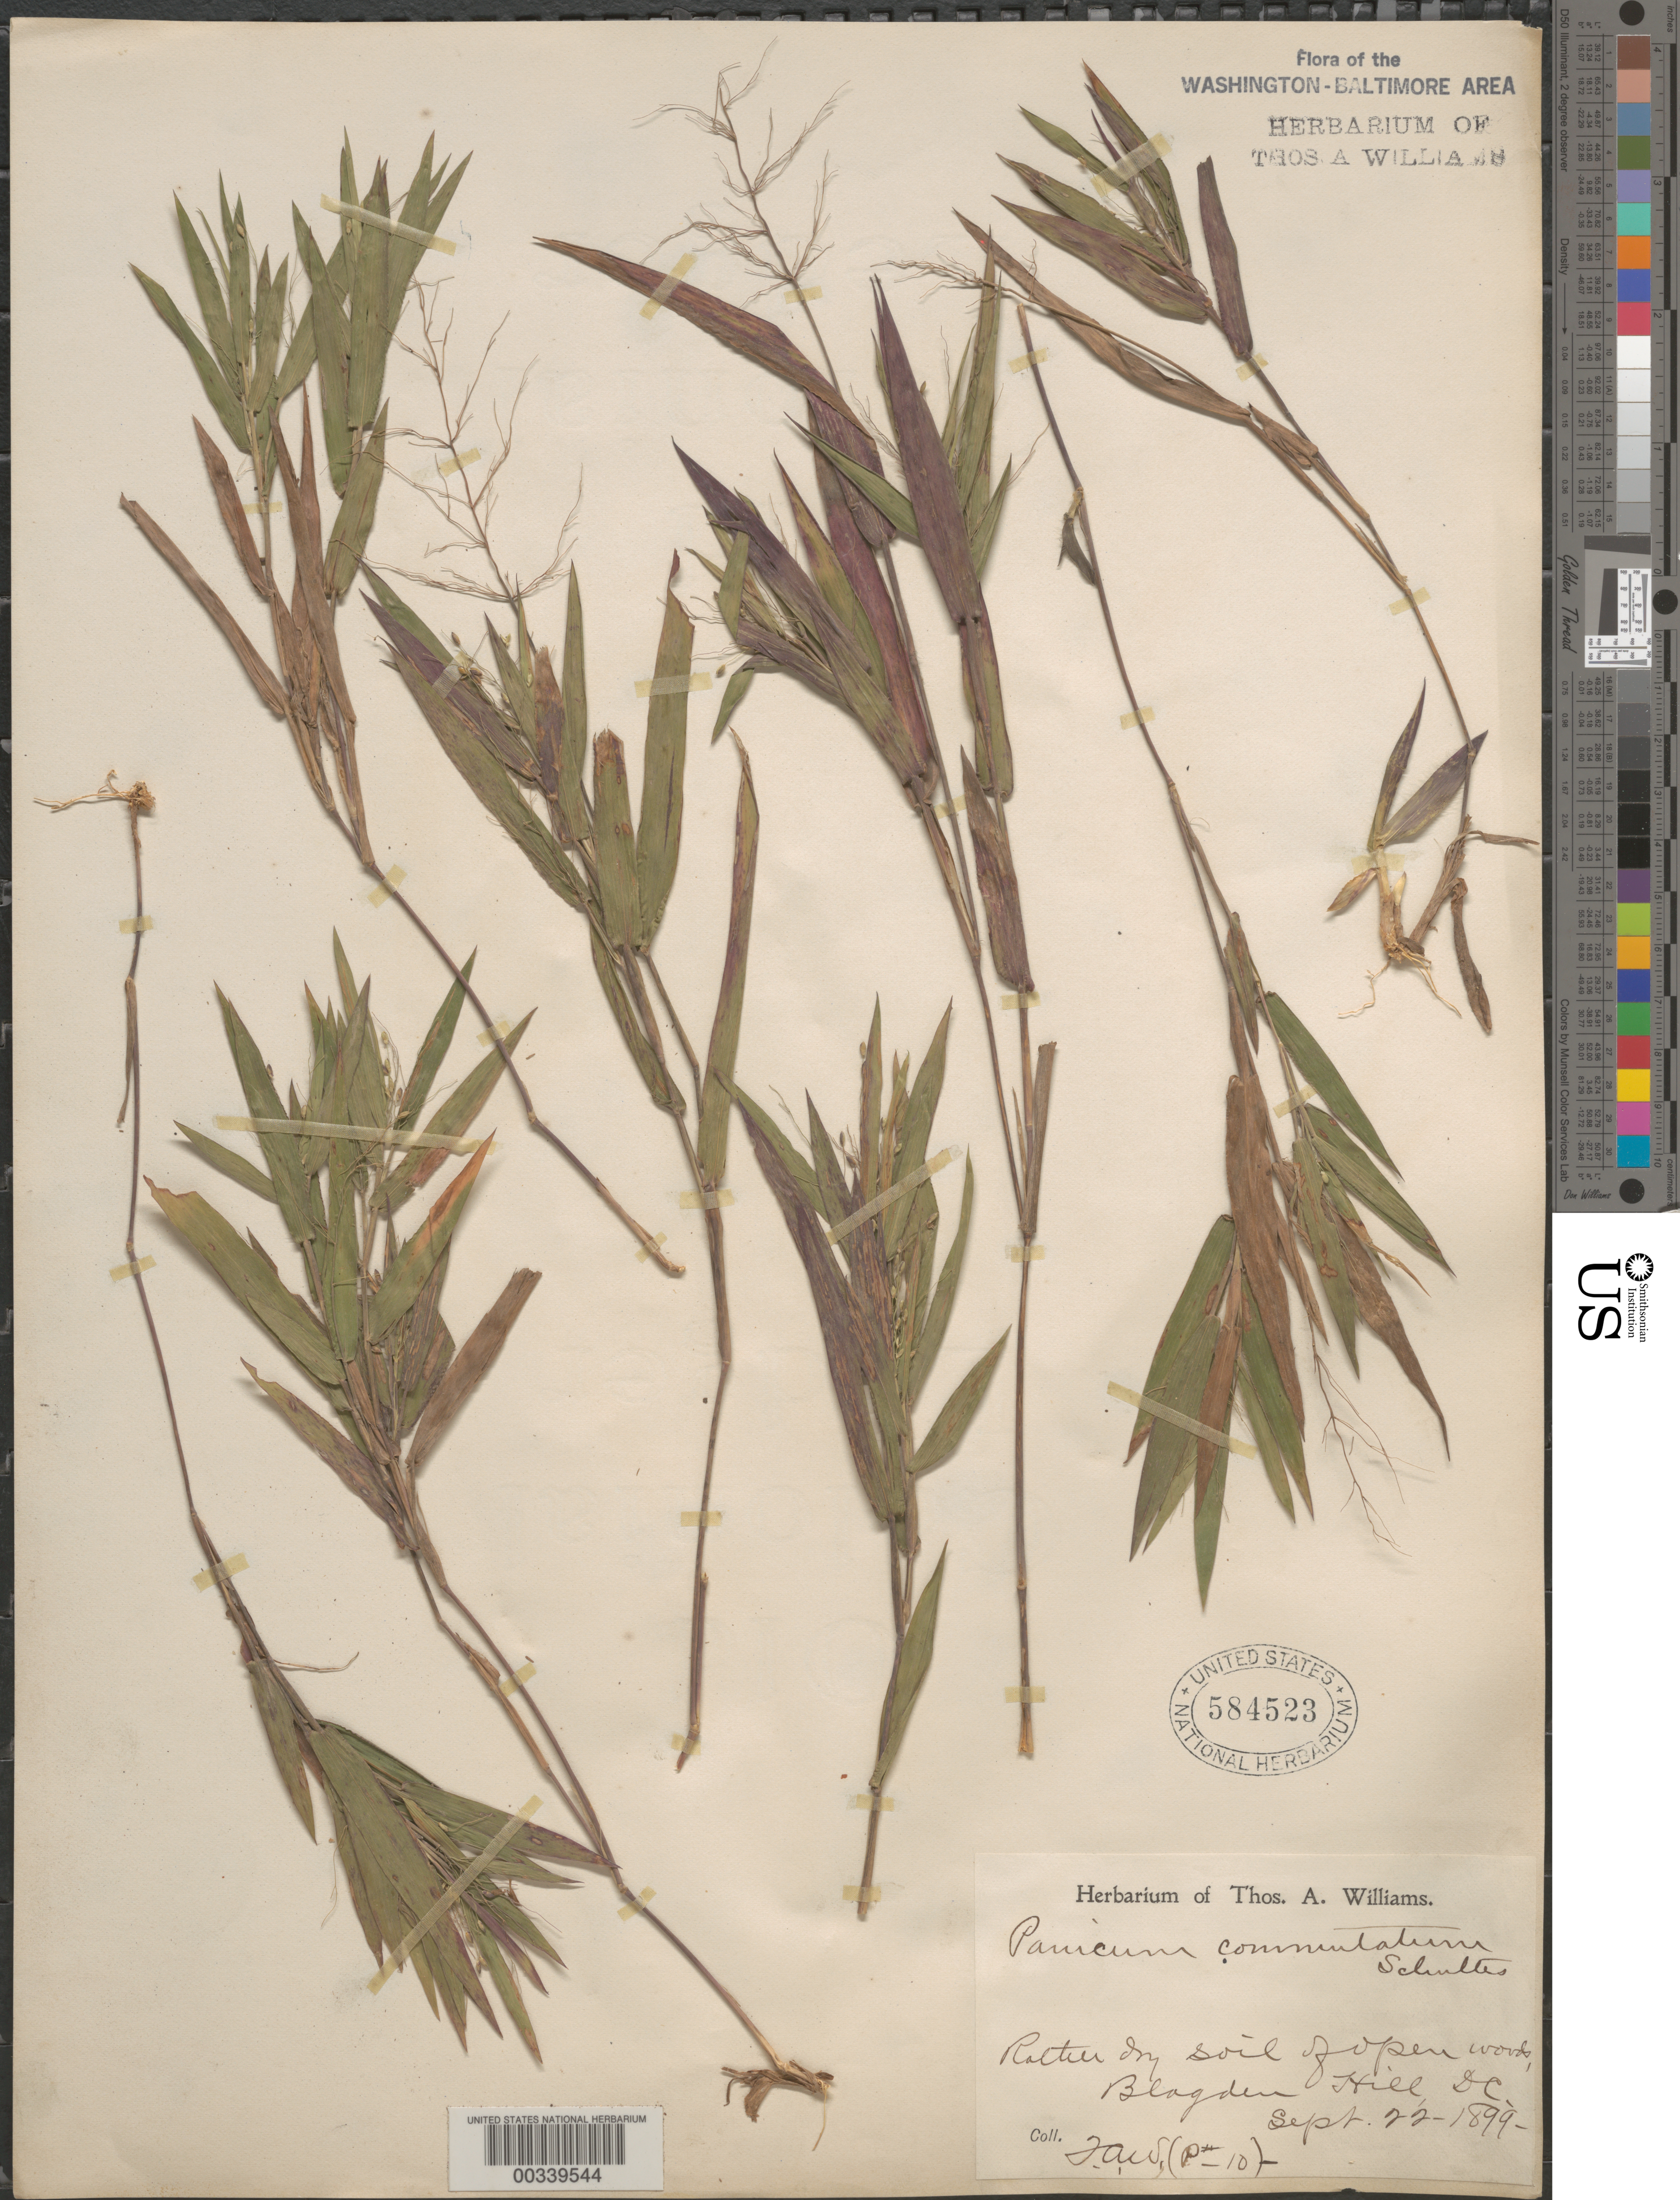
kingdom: Plantae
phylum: Tracheophyta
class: Liliopsida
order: Poales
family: Poaceae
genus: Dichanthelium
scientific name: Dichanthelium commutatum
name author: (Schult.) Gould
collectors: T. A. Williams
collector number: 10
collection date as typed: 22 Sep 1899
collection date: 1899-09-22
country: United States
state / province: District of Columbia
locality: Blagden Hill Rock Creek Park and Vicinity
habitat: Rotten dry soil of open woods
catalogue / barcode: US 584523